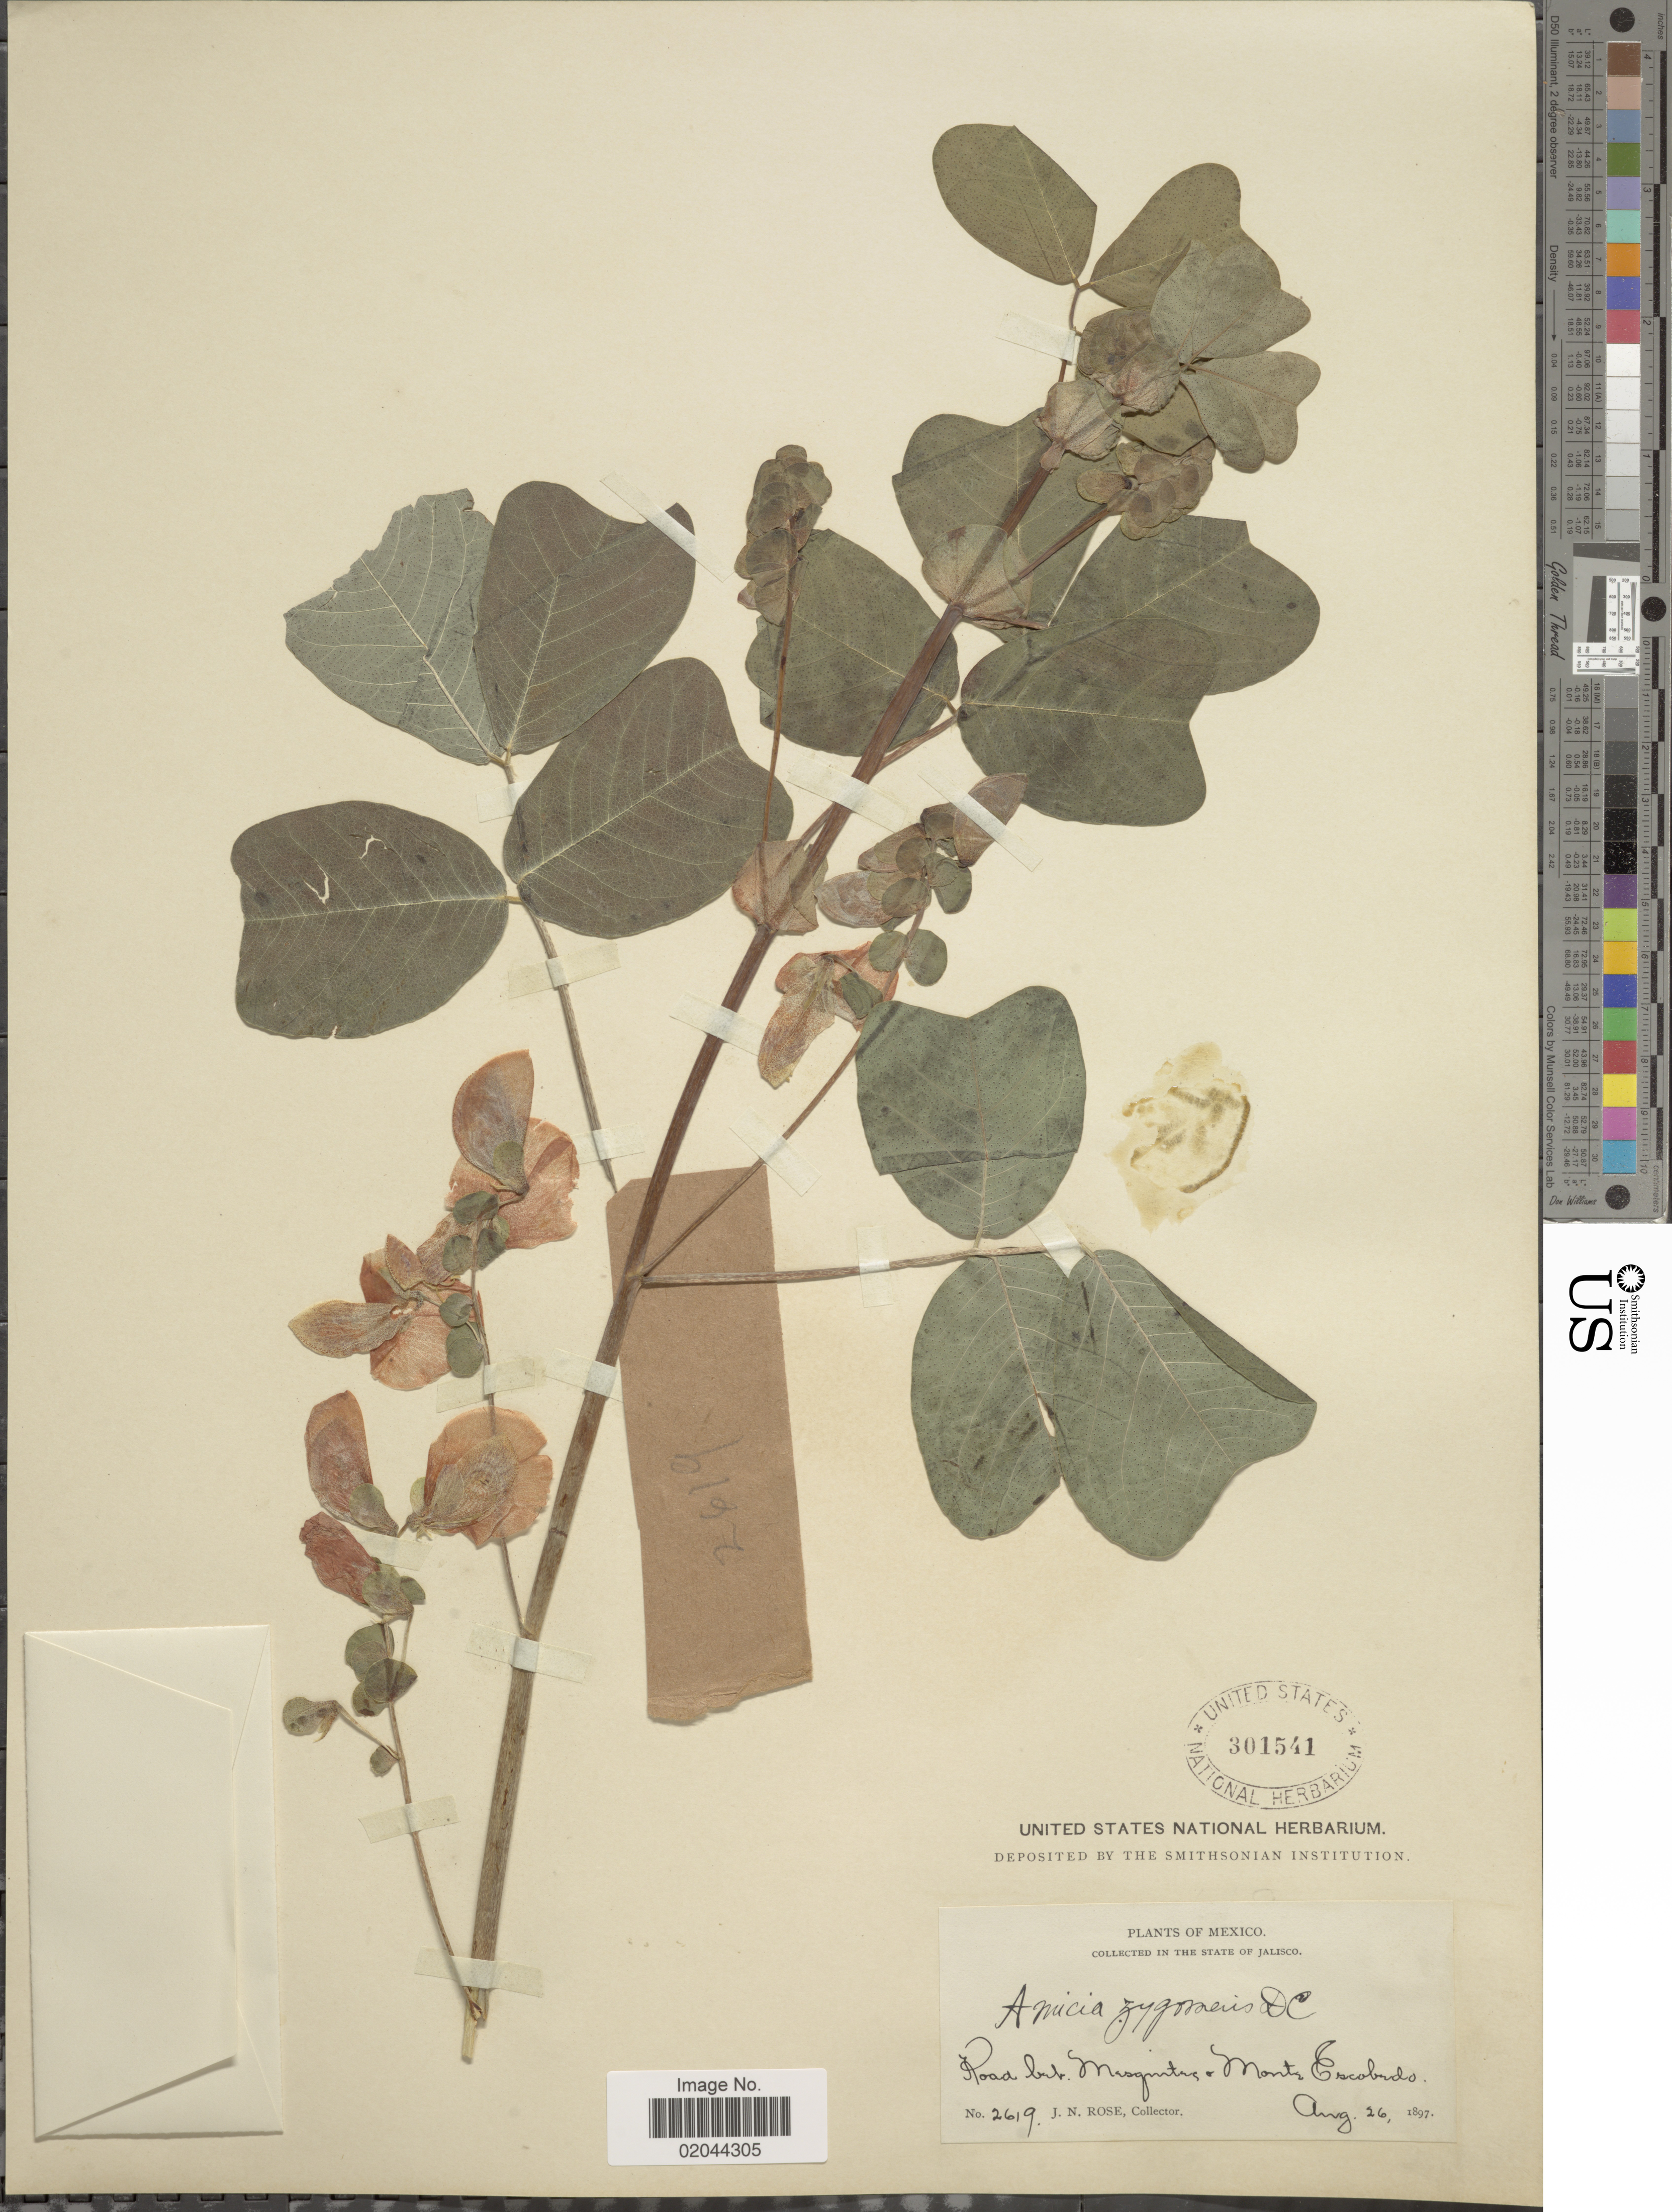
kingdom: Plantae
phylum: Tracheophyta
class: Magnoliopsida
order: Fabales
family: Fabaceae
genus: Amicia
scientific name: Amicia zygomeris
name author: DC.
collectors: J. N. Rose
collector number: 2619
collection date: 1897-08-26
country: Mexico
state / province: Jalisco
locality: Road bet. Mesquito + Monte Escoberdo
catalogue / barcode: US 301541